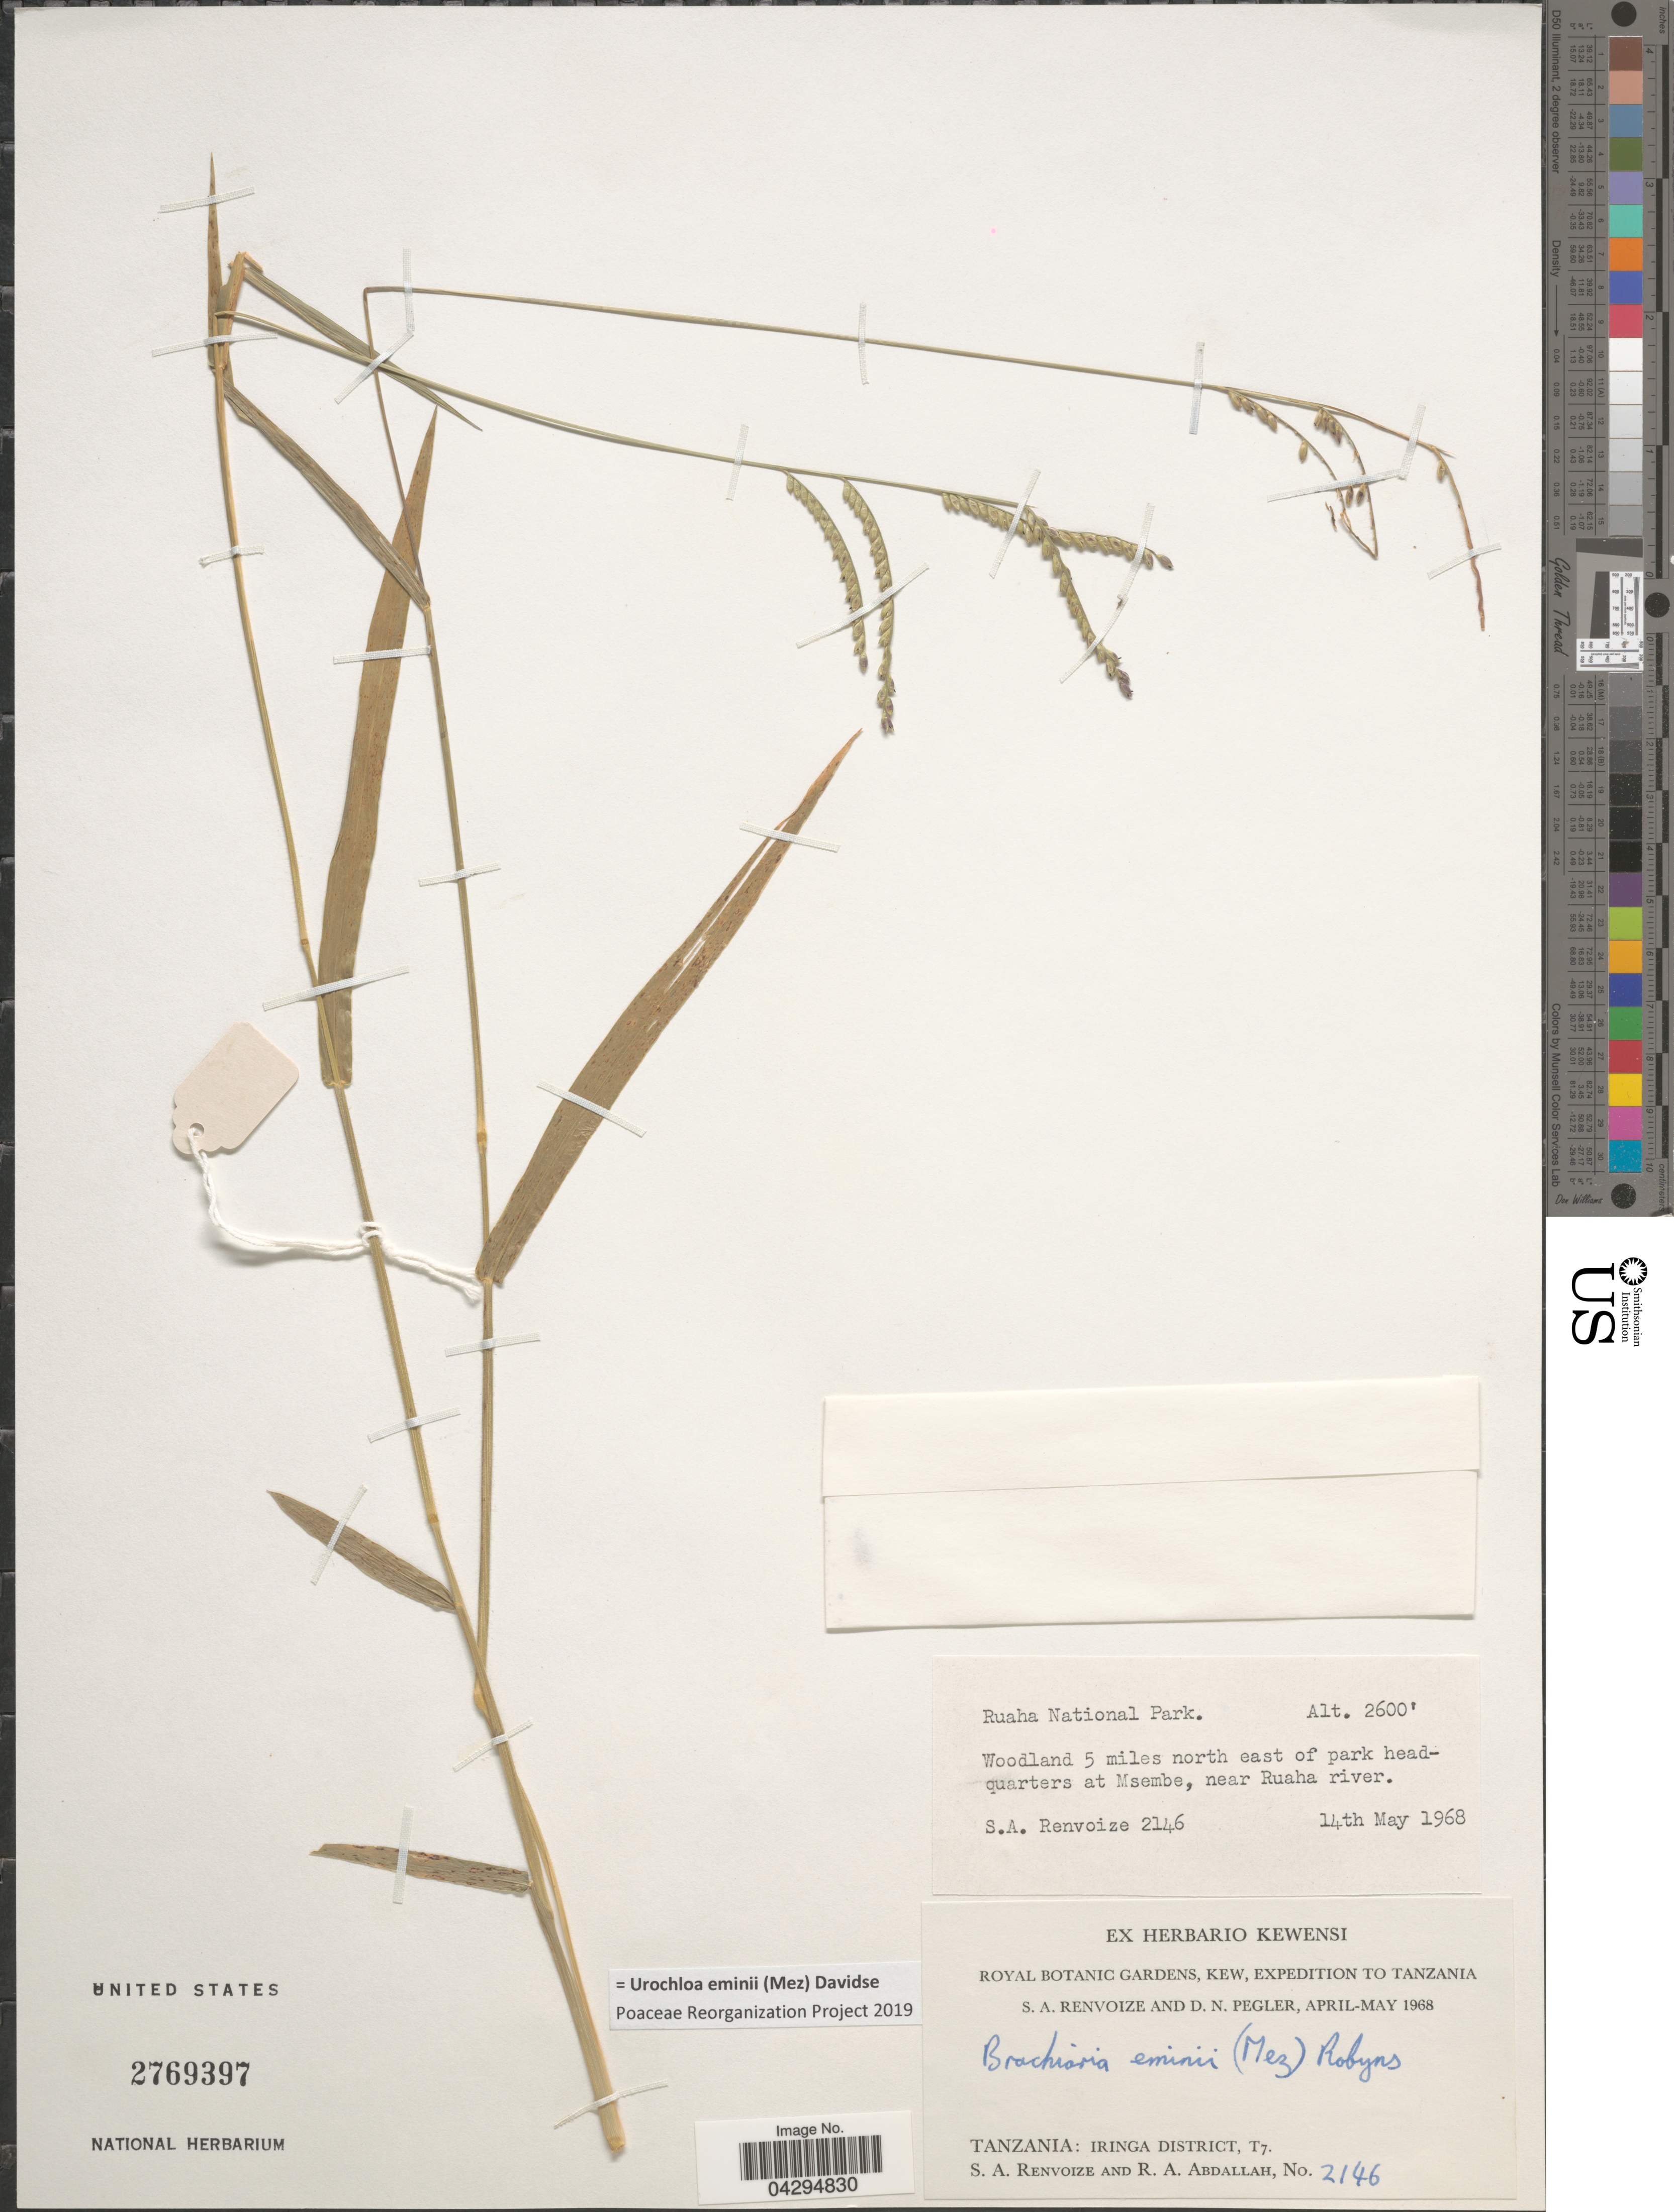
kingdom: Plantae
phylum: Tracheophyta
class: Liliopsida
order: Poales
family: Poaceae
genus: Urochloa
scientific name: Urochloa eminii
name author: (Mez) Davidse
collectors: S. A. Renvoize & R. Abdallah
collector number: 2146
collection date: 1968-05-14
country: Tanzania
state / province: Iringa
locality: Expedition to Tanzania. Iringa District, T7. Woodland 5 miles north east of park headquarters at Msembe, near Ruaha river.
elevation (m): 792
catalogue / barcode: US 2769397